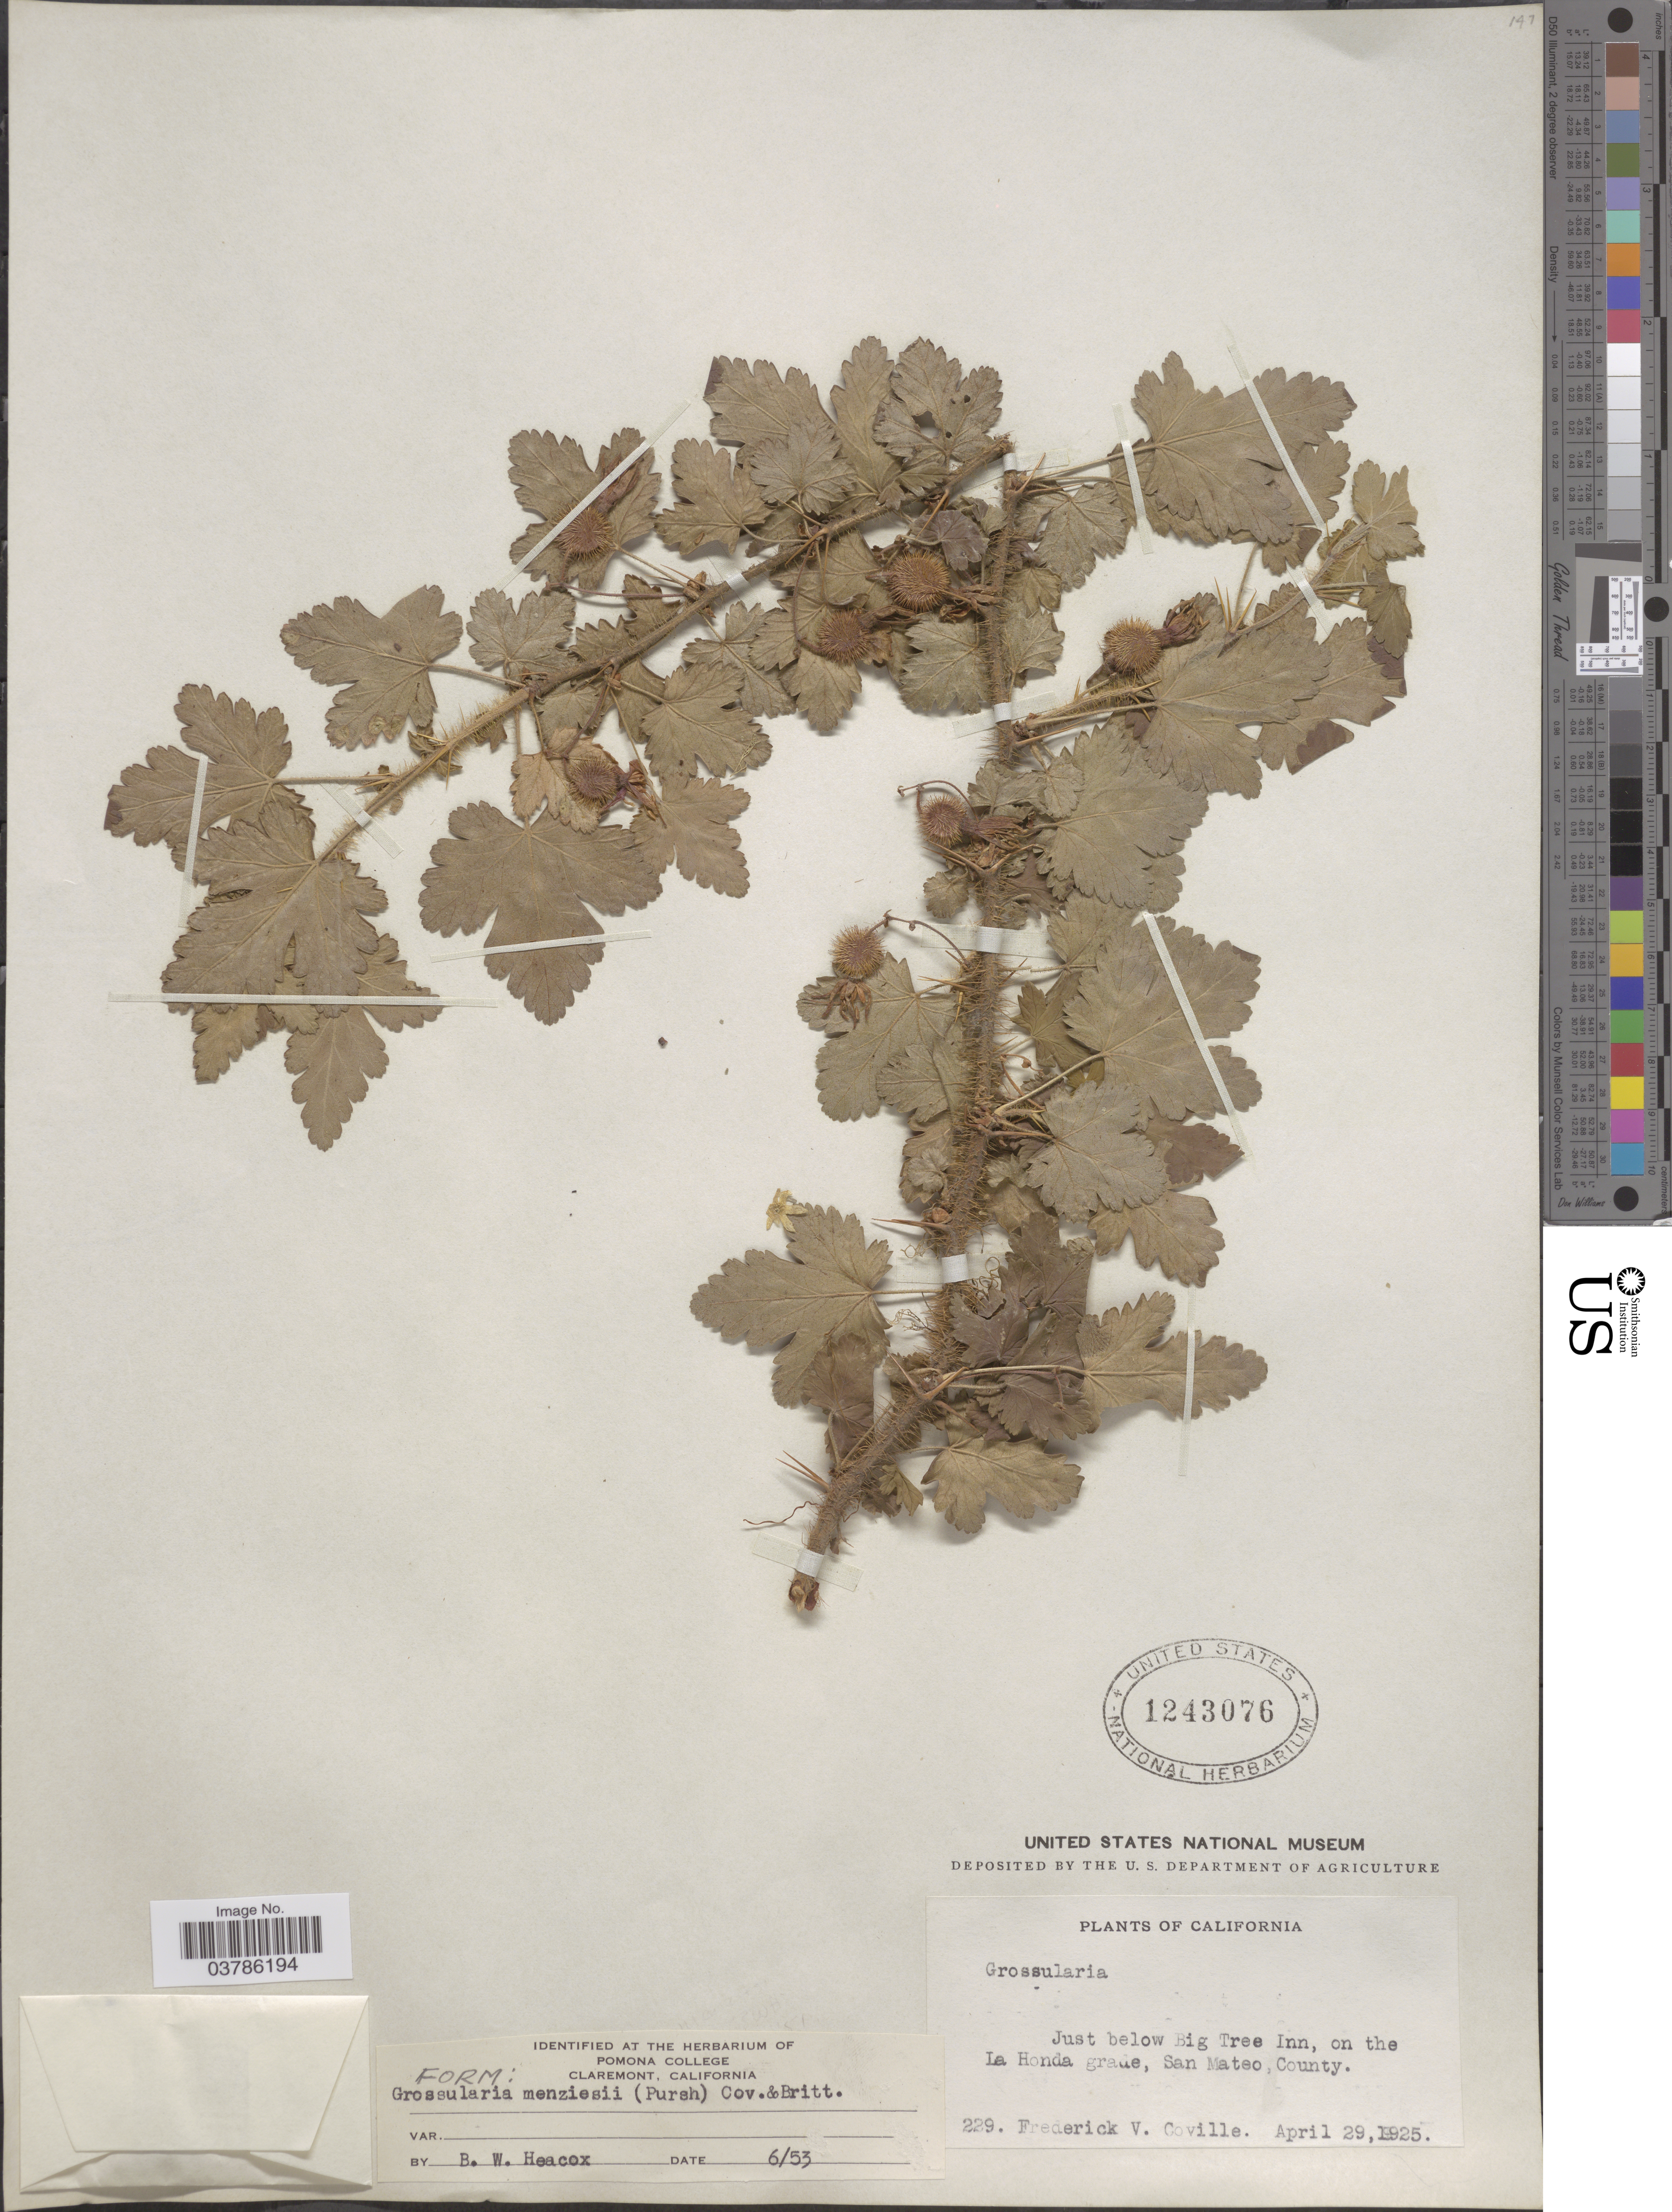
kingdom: Plantae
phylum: Tracheophyta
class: Magnoliopsida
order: Saxifragales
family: Grossulariaceae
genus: Ribes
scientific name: Ribes menziesii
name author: Pursh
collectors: F. V. Coville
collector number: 229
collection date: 1925-04-29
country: United States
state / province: California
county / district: San Mateo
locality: Just below Big Tree Inn, on the La Honda grade, San Mateo County.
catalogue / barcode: US 1243076